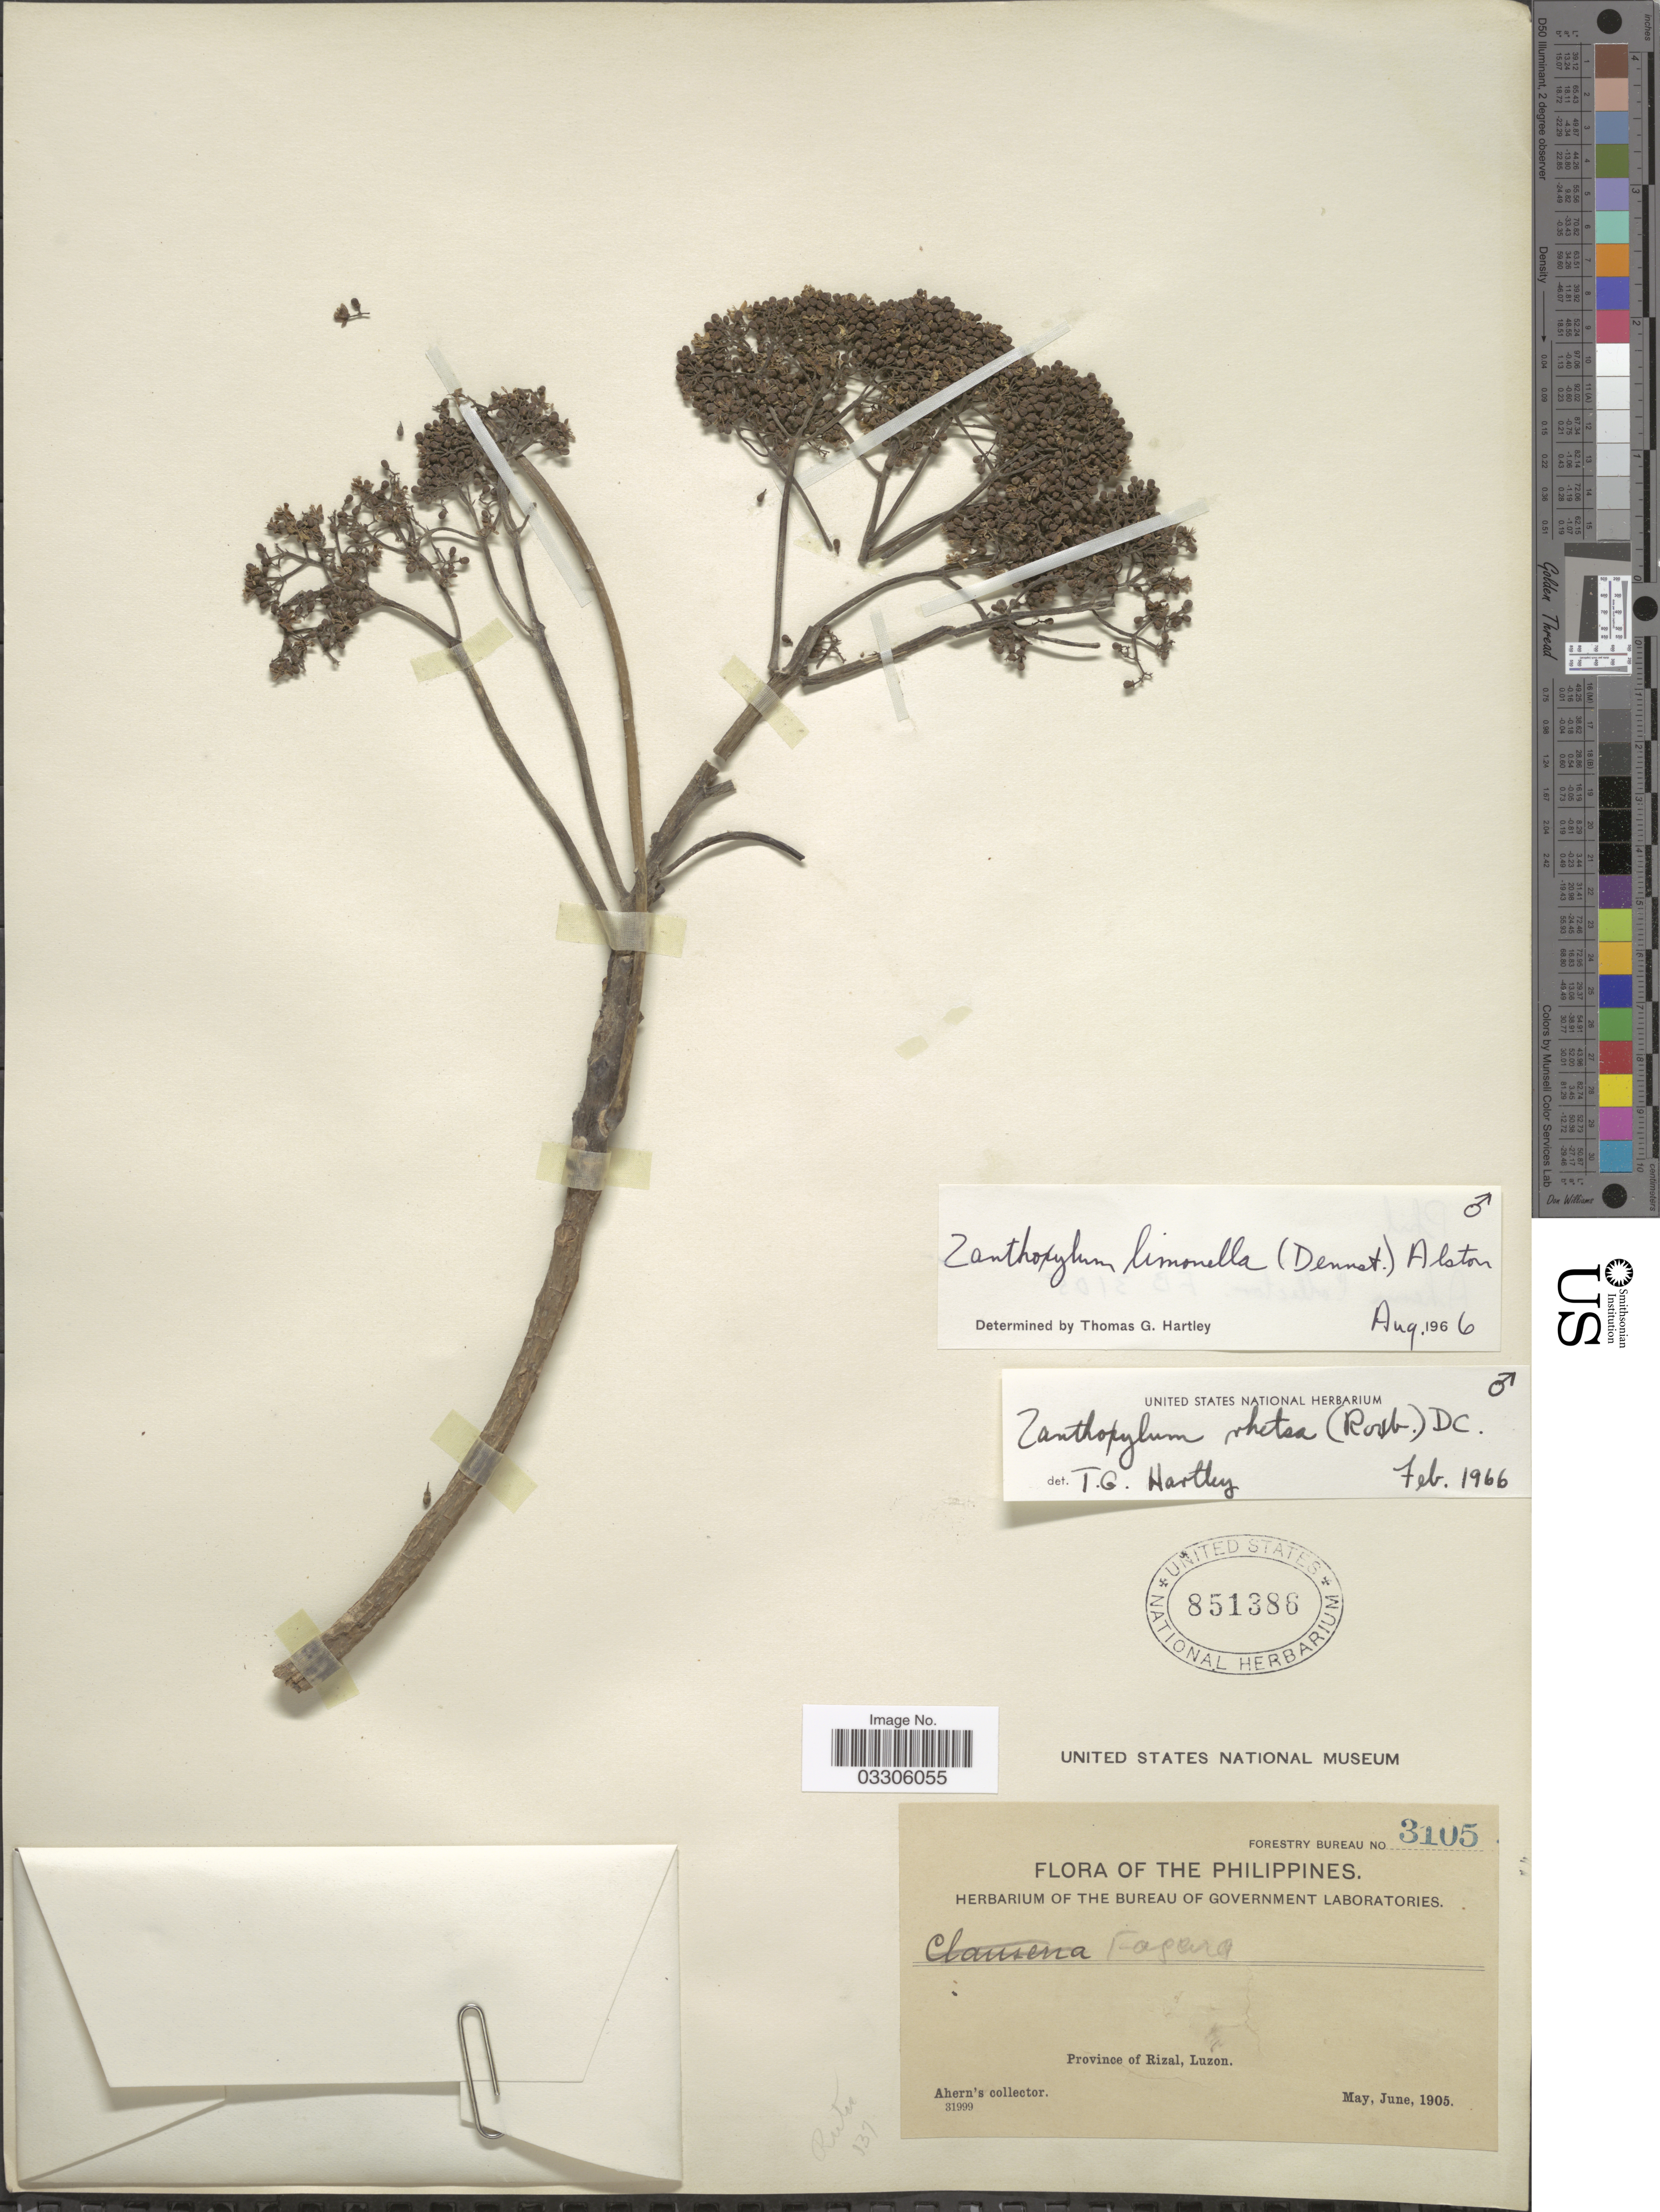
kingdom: Plantae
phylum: Tracheophyta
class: Magnoliopsida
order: Sapindales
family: Rutaceae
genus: Zanthoxylum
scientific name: Zanthoxylum limonella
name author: (Dennst.) Alston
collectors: Ahern's collector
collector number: Forestry Bureau 3105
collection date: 1905-05/1905-06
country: Philippines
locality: Province of Rizal, Luzon.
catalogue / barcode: US 851386